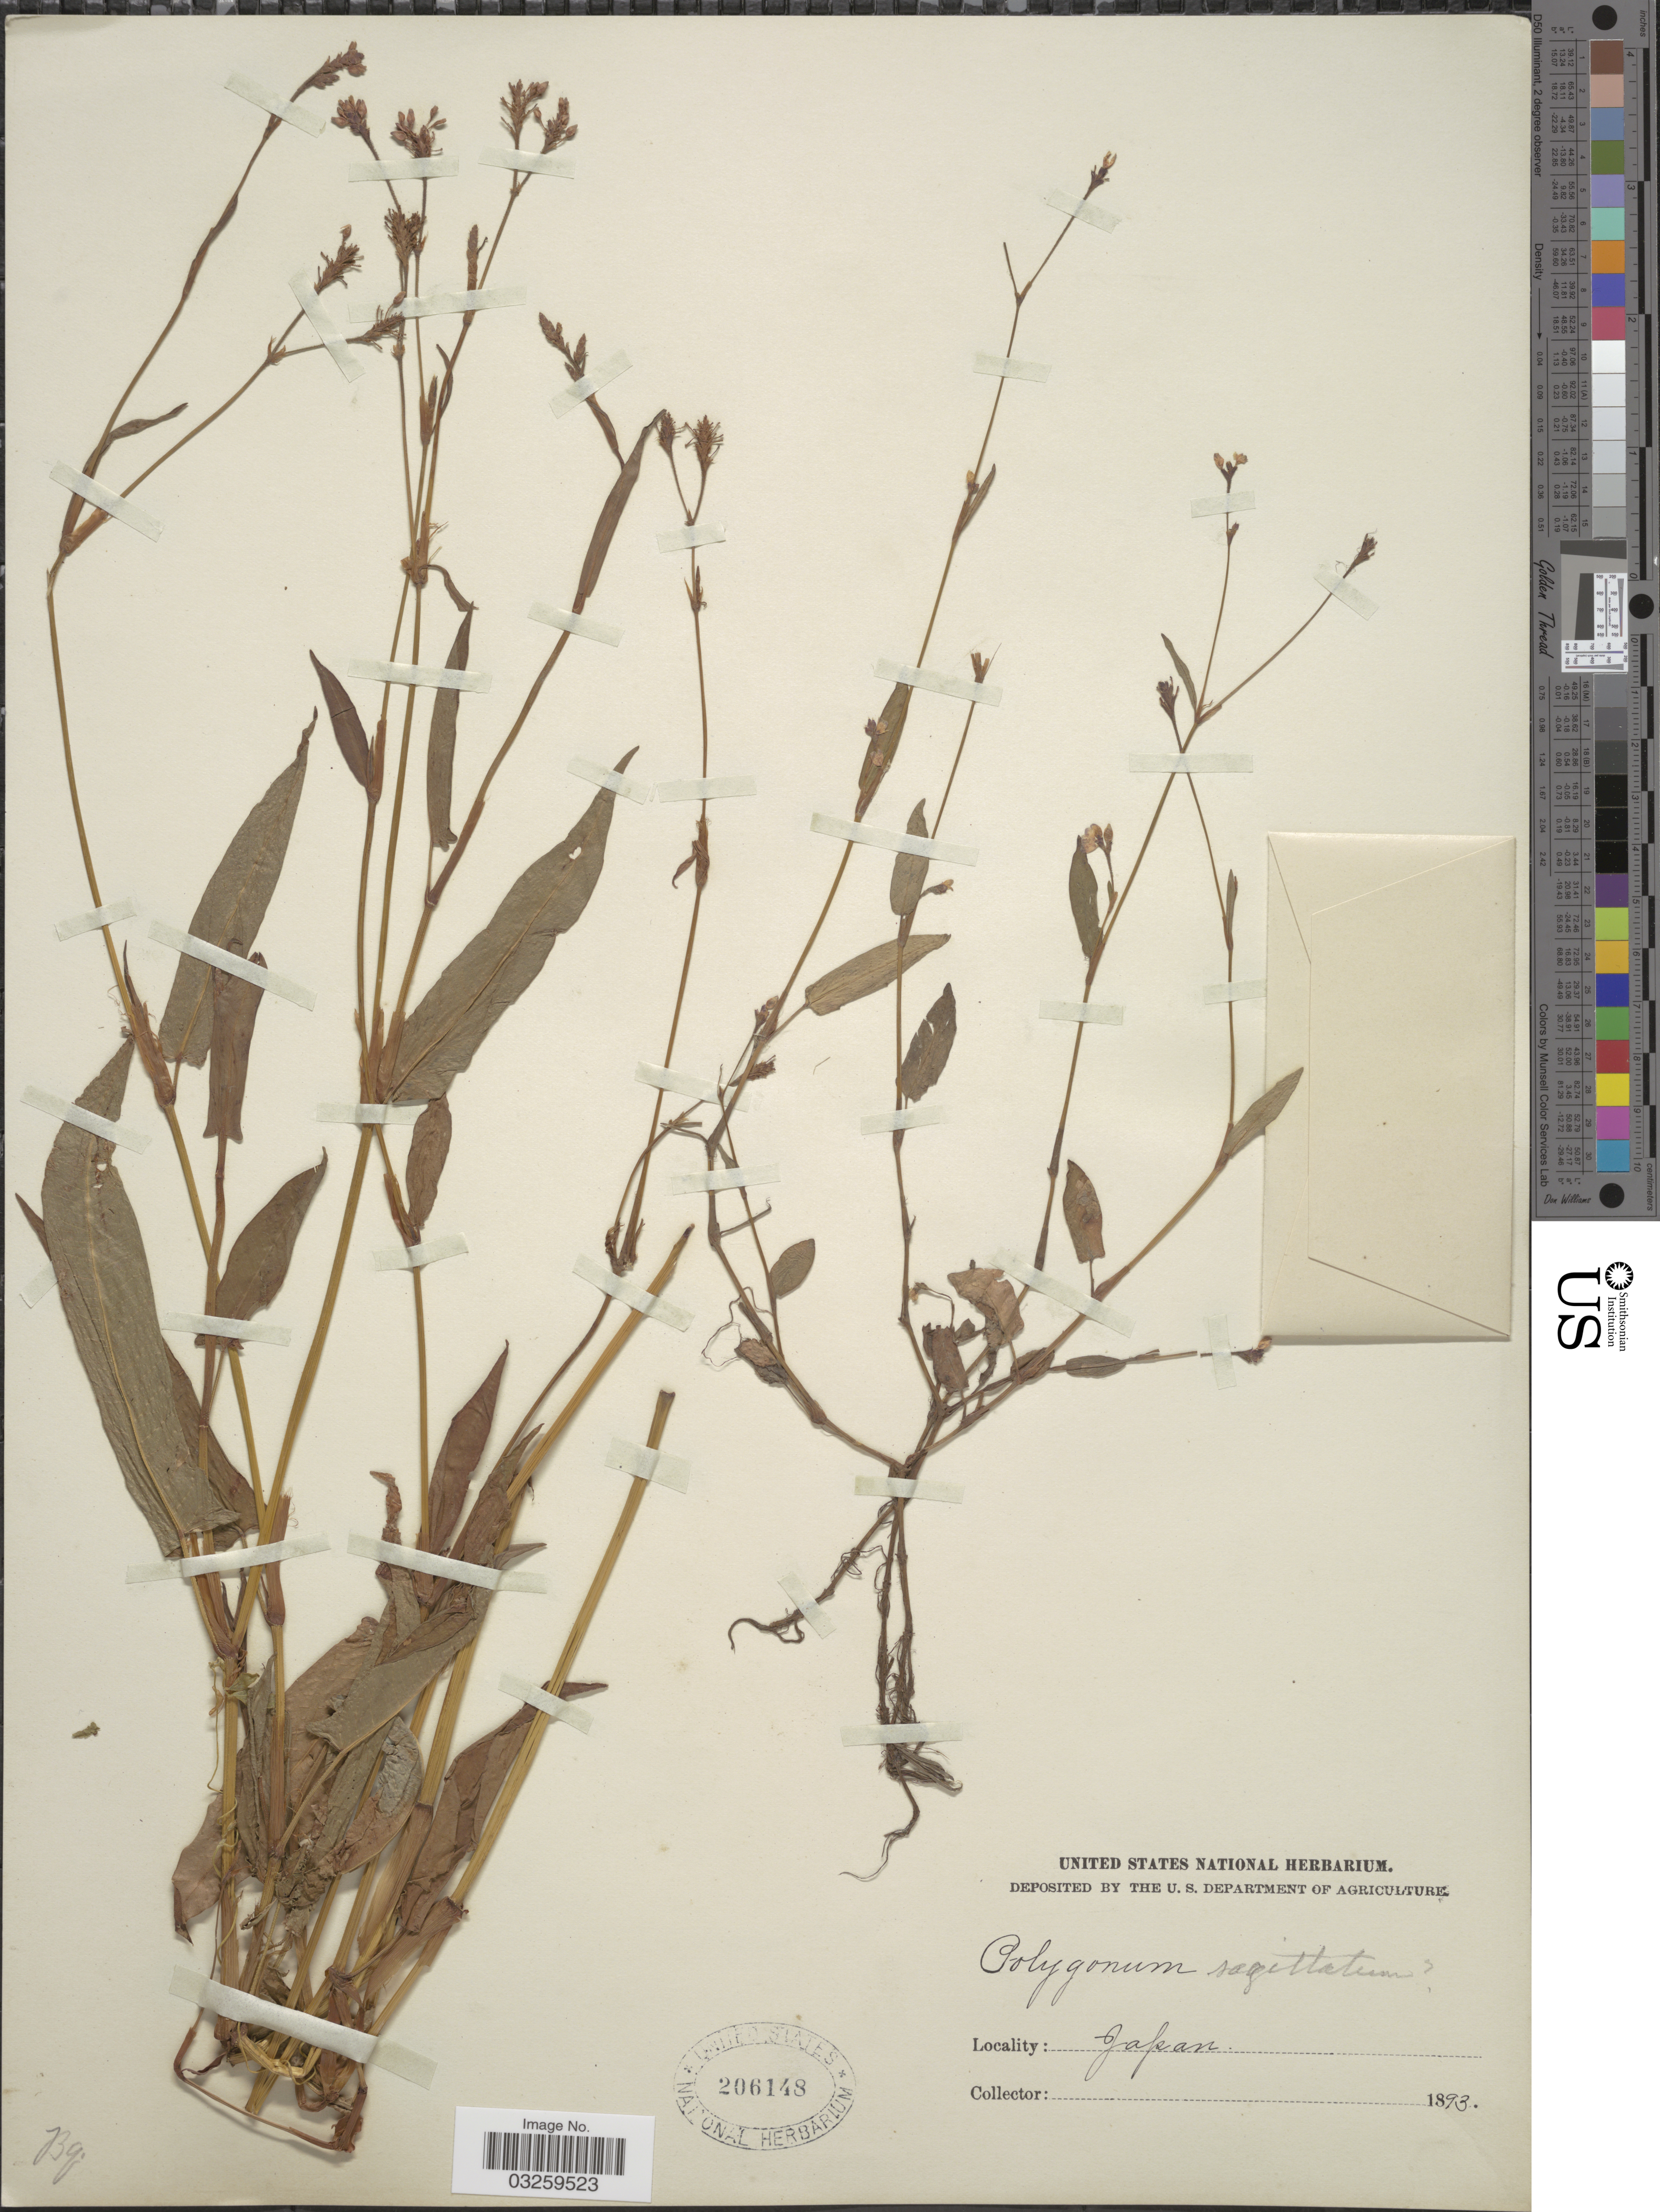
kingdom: Plantae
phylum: Tracheophyta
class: Magnoliopsida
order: Caryophyllales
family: Polygonaceae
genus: Polygonum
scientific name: Polygonum sagittatum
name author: L.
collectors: ex herb. United States National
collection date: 1893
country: Japan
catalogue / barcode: US 206148